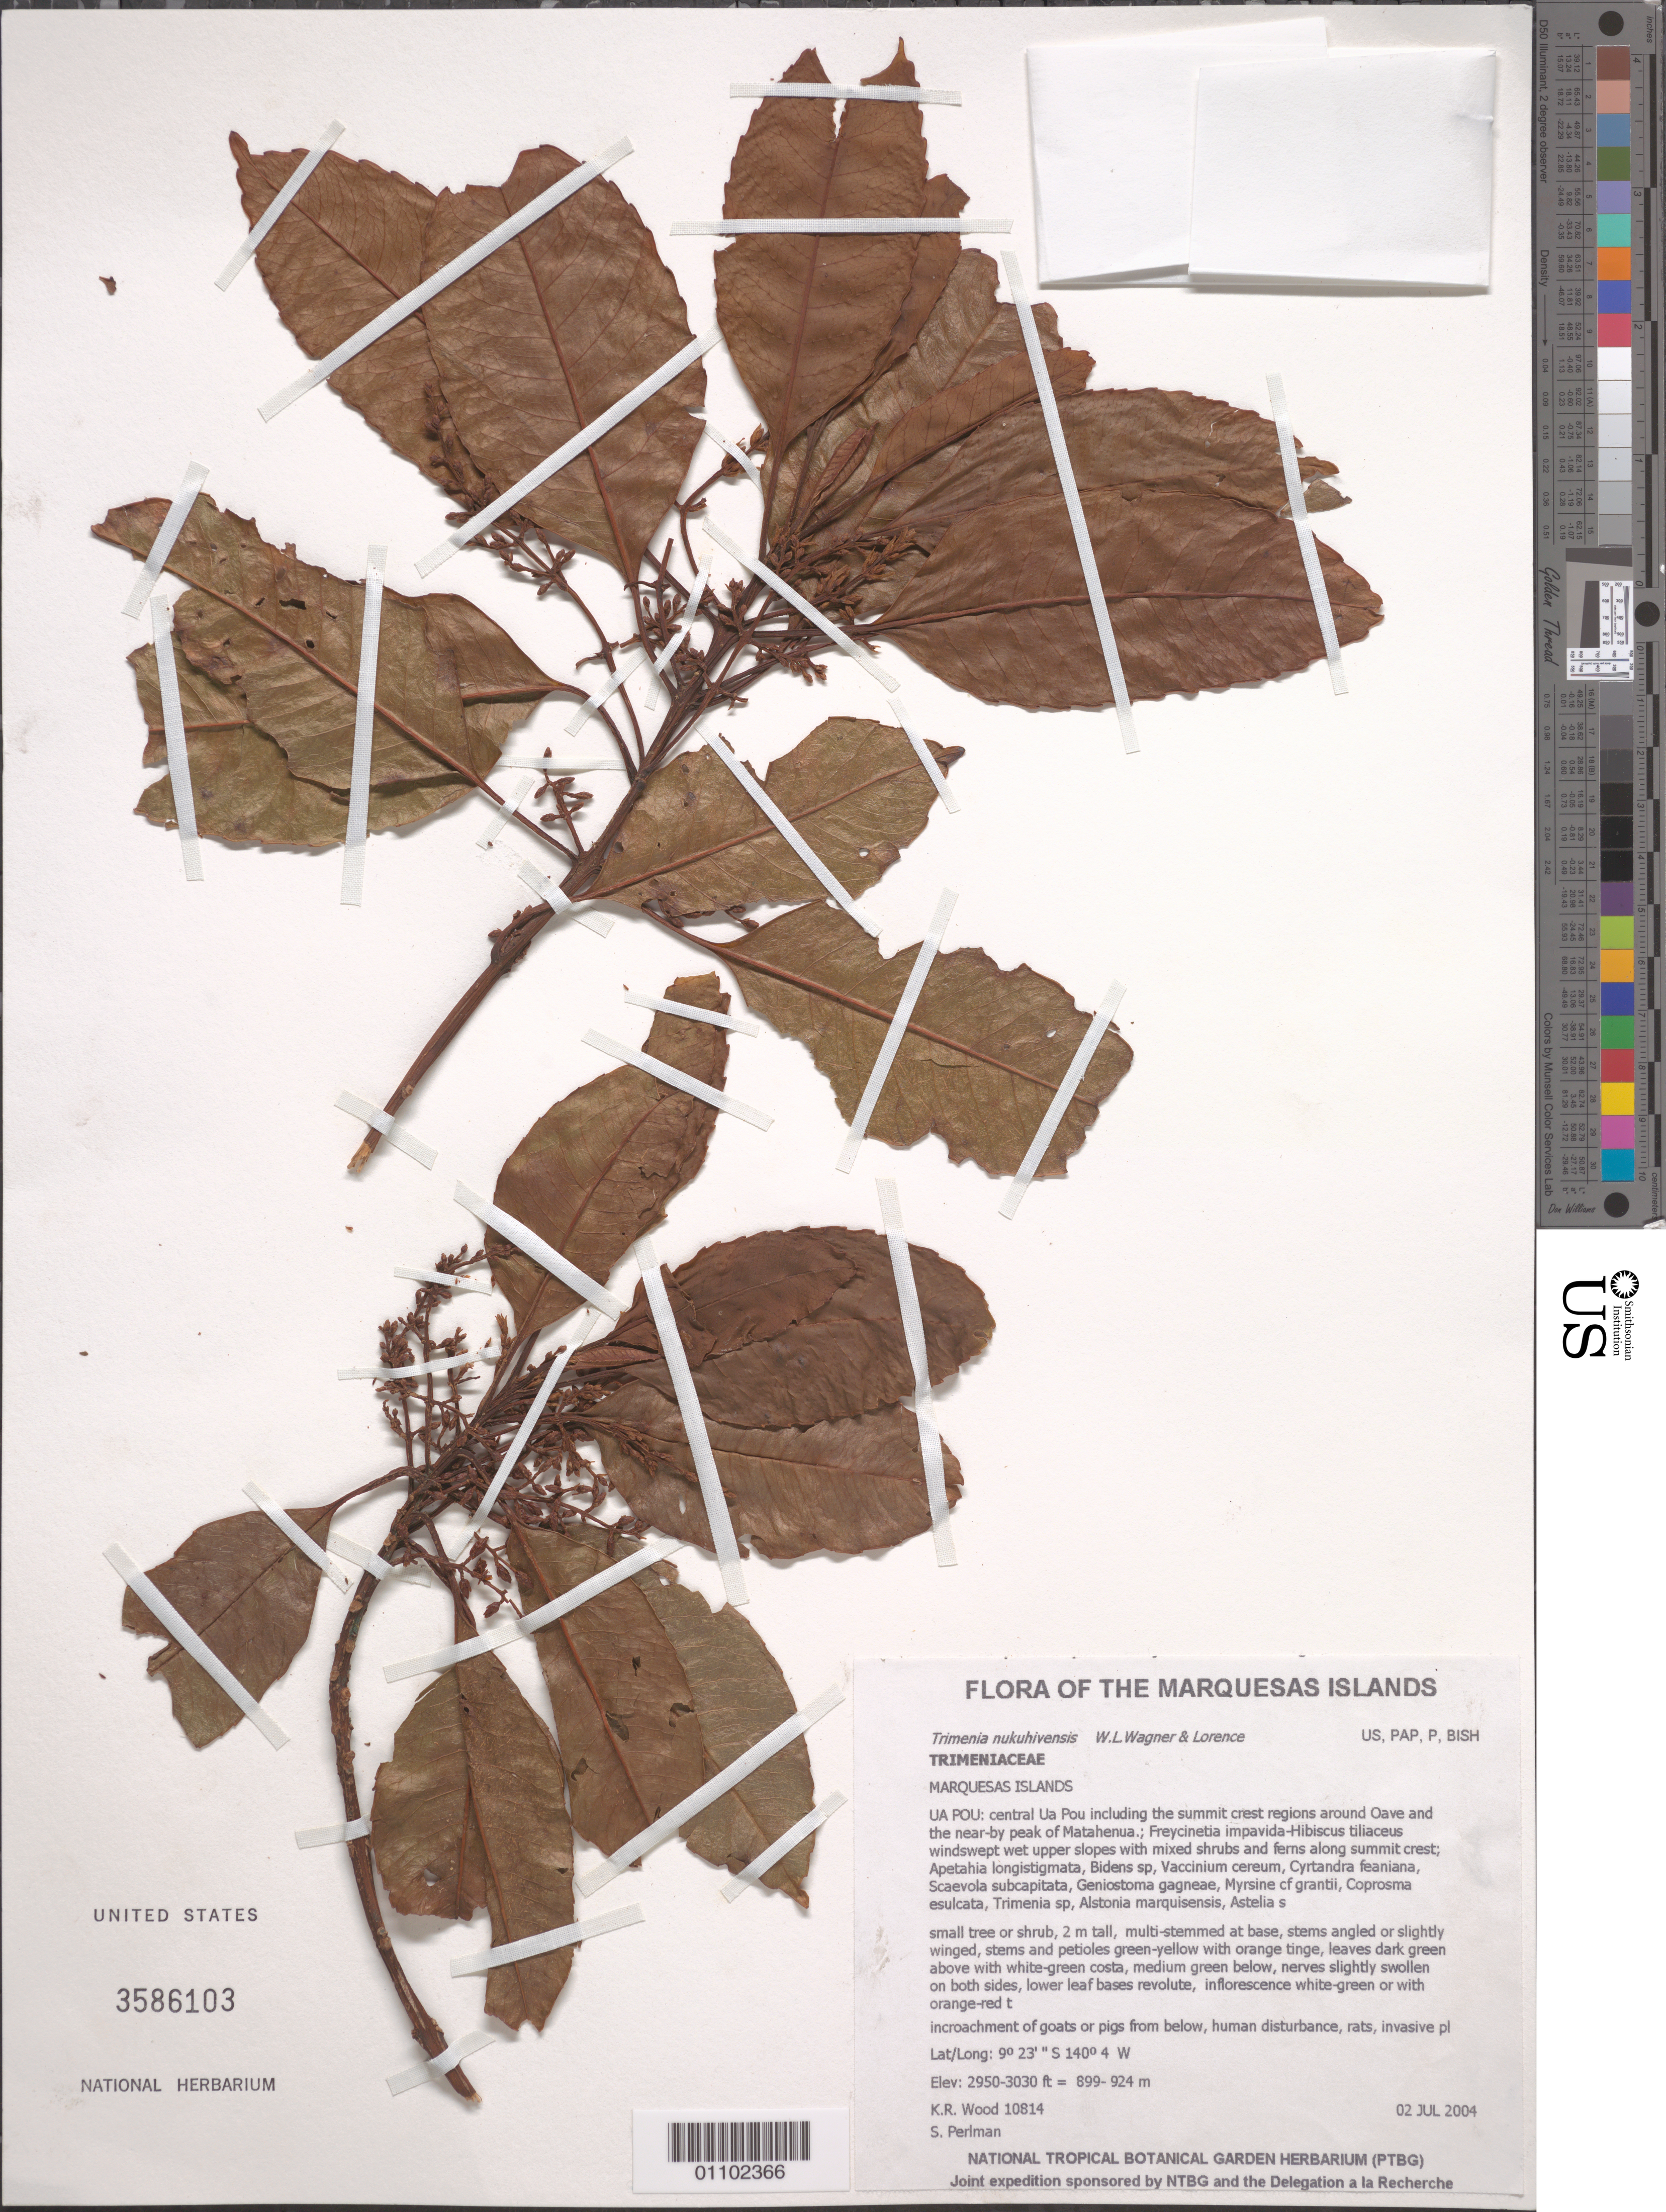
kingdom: Plantae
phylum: Tracheophyta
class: Magnoliopsida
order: Austrobaileyales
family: Trimeniaceae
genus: Trimenia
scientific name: Trimenia nukuhivensis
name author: W.L. Wagner & Lorence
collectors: K. R. Wood & S. P. Perlman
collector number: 10814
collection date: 2004-07-02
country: French Polynesia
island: Ua Pou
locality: Central Ua Pou including the summit crest regions around Oave and the near-by peak of Matahenua.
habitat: Freycinetia impavida - Hibiscus tiliaceus windswept wet upper slopes with mixed shrubs and ferns along summit crest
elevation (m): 899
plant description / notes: Incroachment of goats or pigs from below, human disturbance, rats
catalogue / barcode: US 3586103